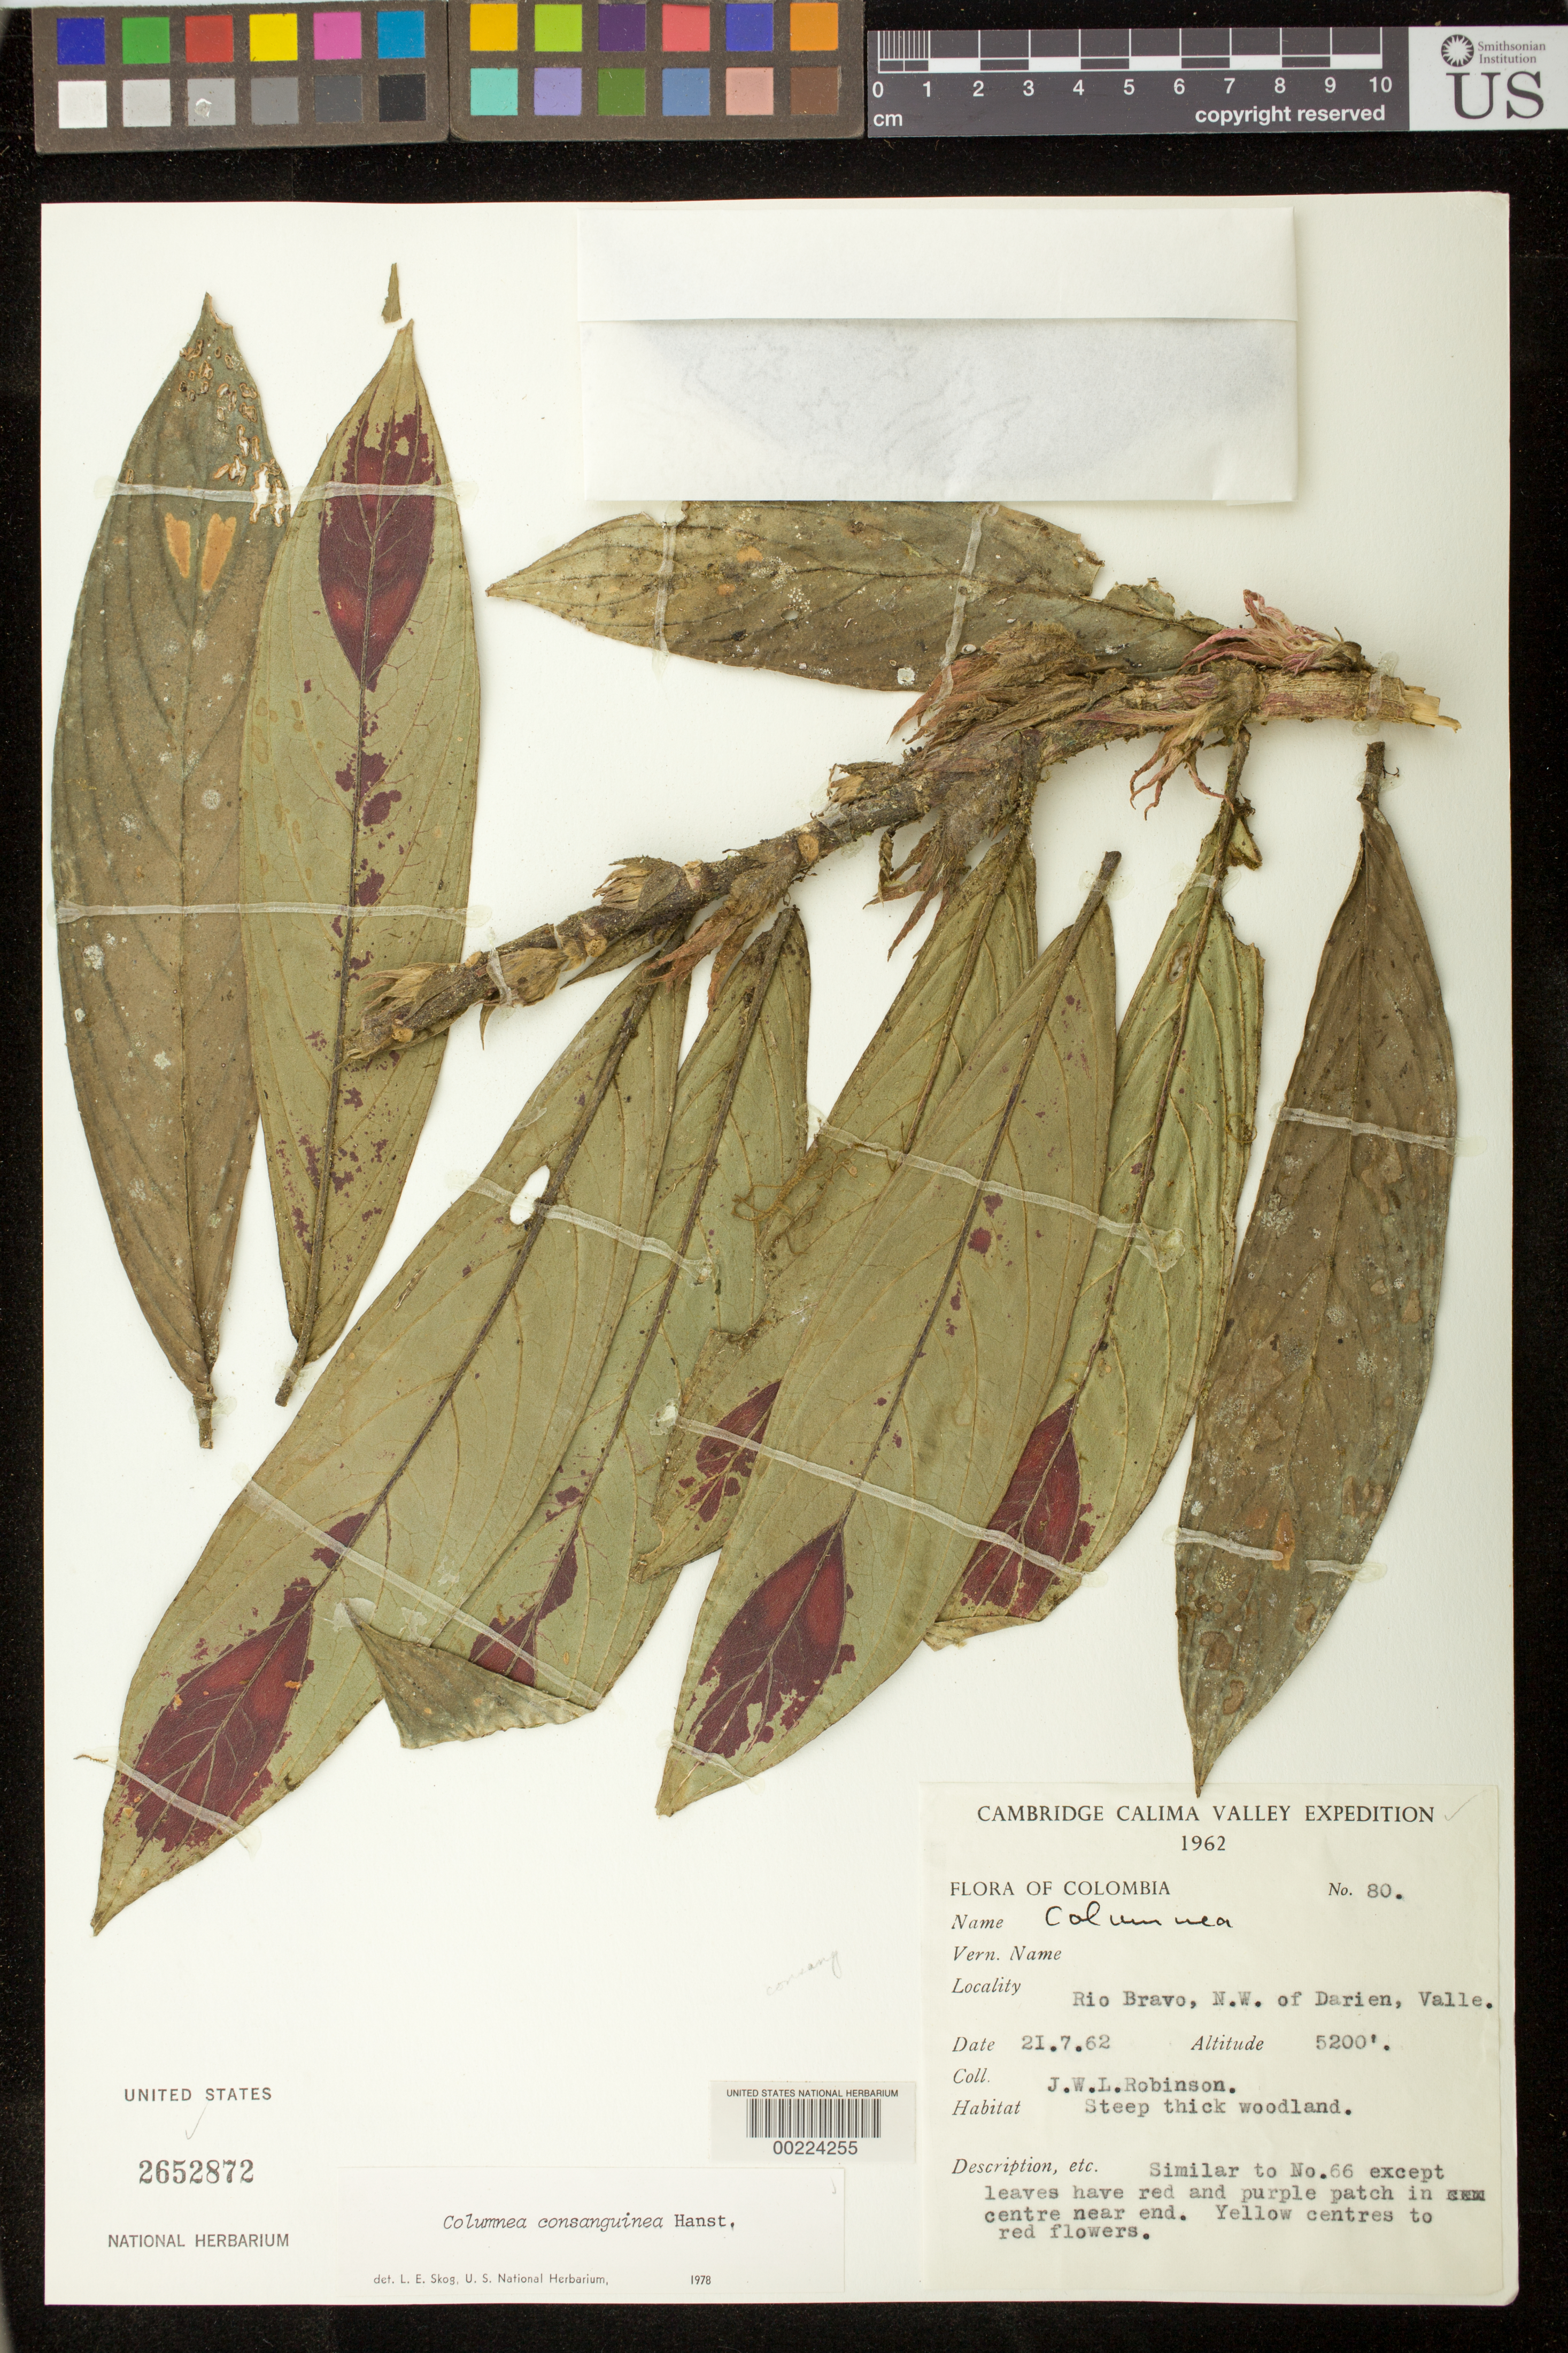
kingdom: Plantae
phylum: Tracheophyta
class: Magnoliopsida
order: Lamiales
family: Gesneriaceae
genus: Columnea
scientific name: Columnea consanguinea Hanst. var. consanguinea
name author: (Hanst.) Hanst.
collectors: J. W. Robinson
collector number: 80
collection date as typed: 21 Jul 1962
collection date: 1962-07-21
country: Colombia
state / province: Valle del Cauca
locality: Rio Bravo, N.W. of Darien, Valle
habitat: Steep thick woodland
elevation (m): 1585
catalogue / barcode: US 2652872